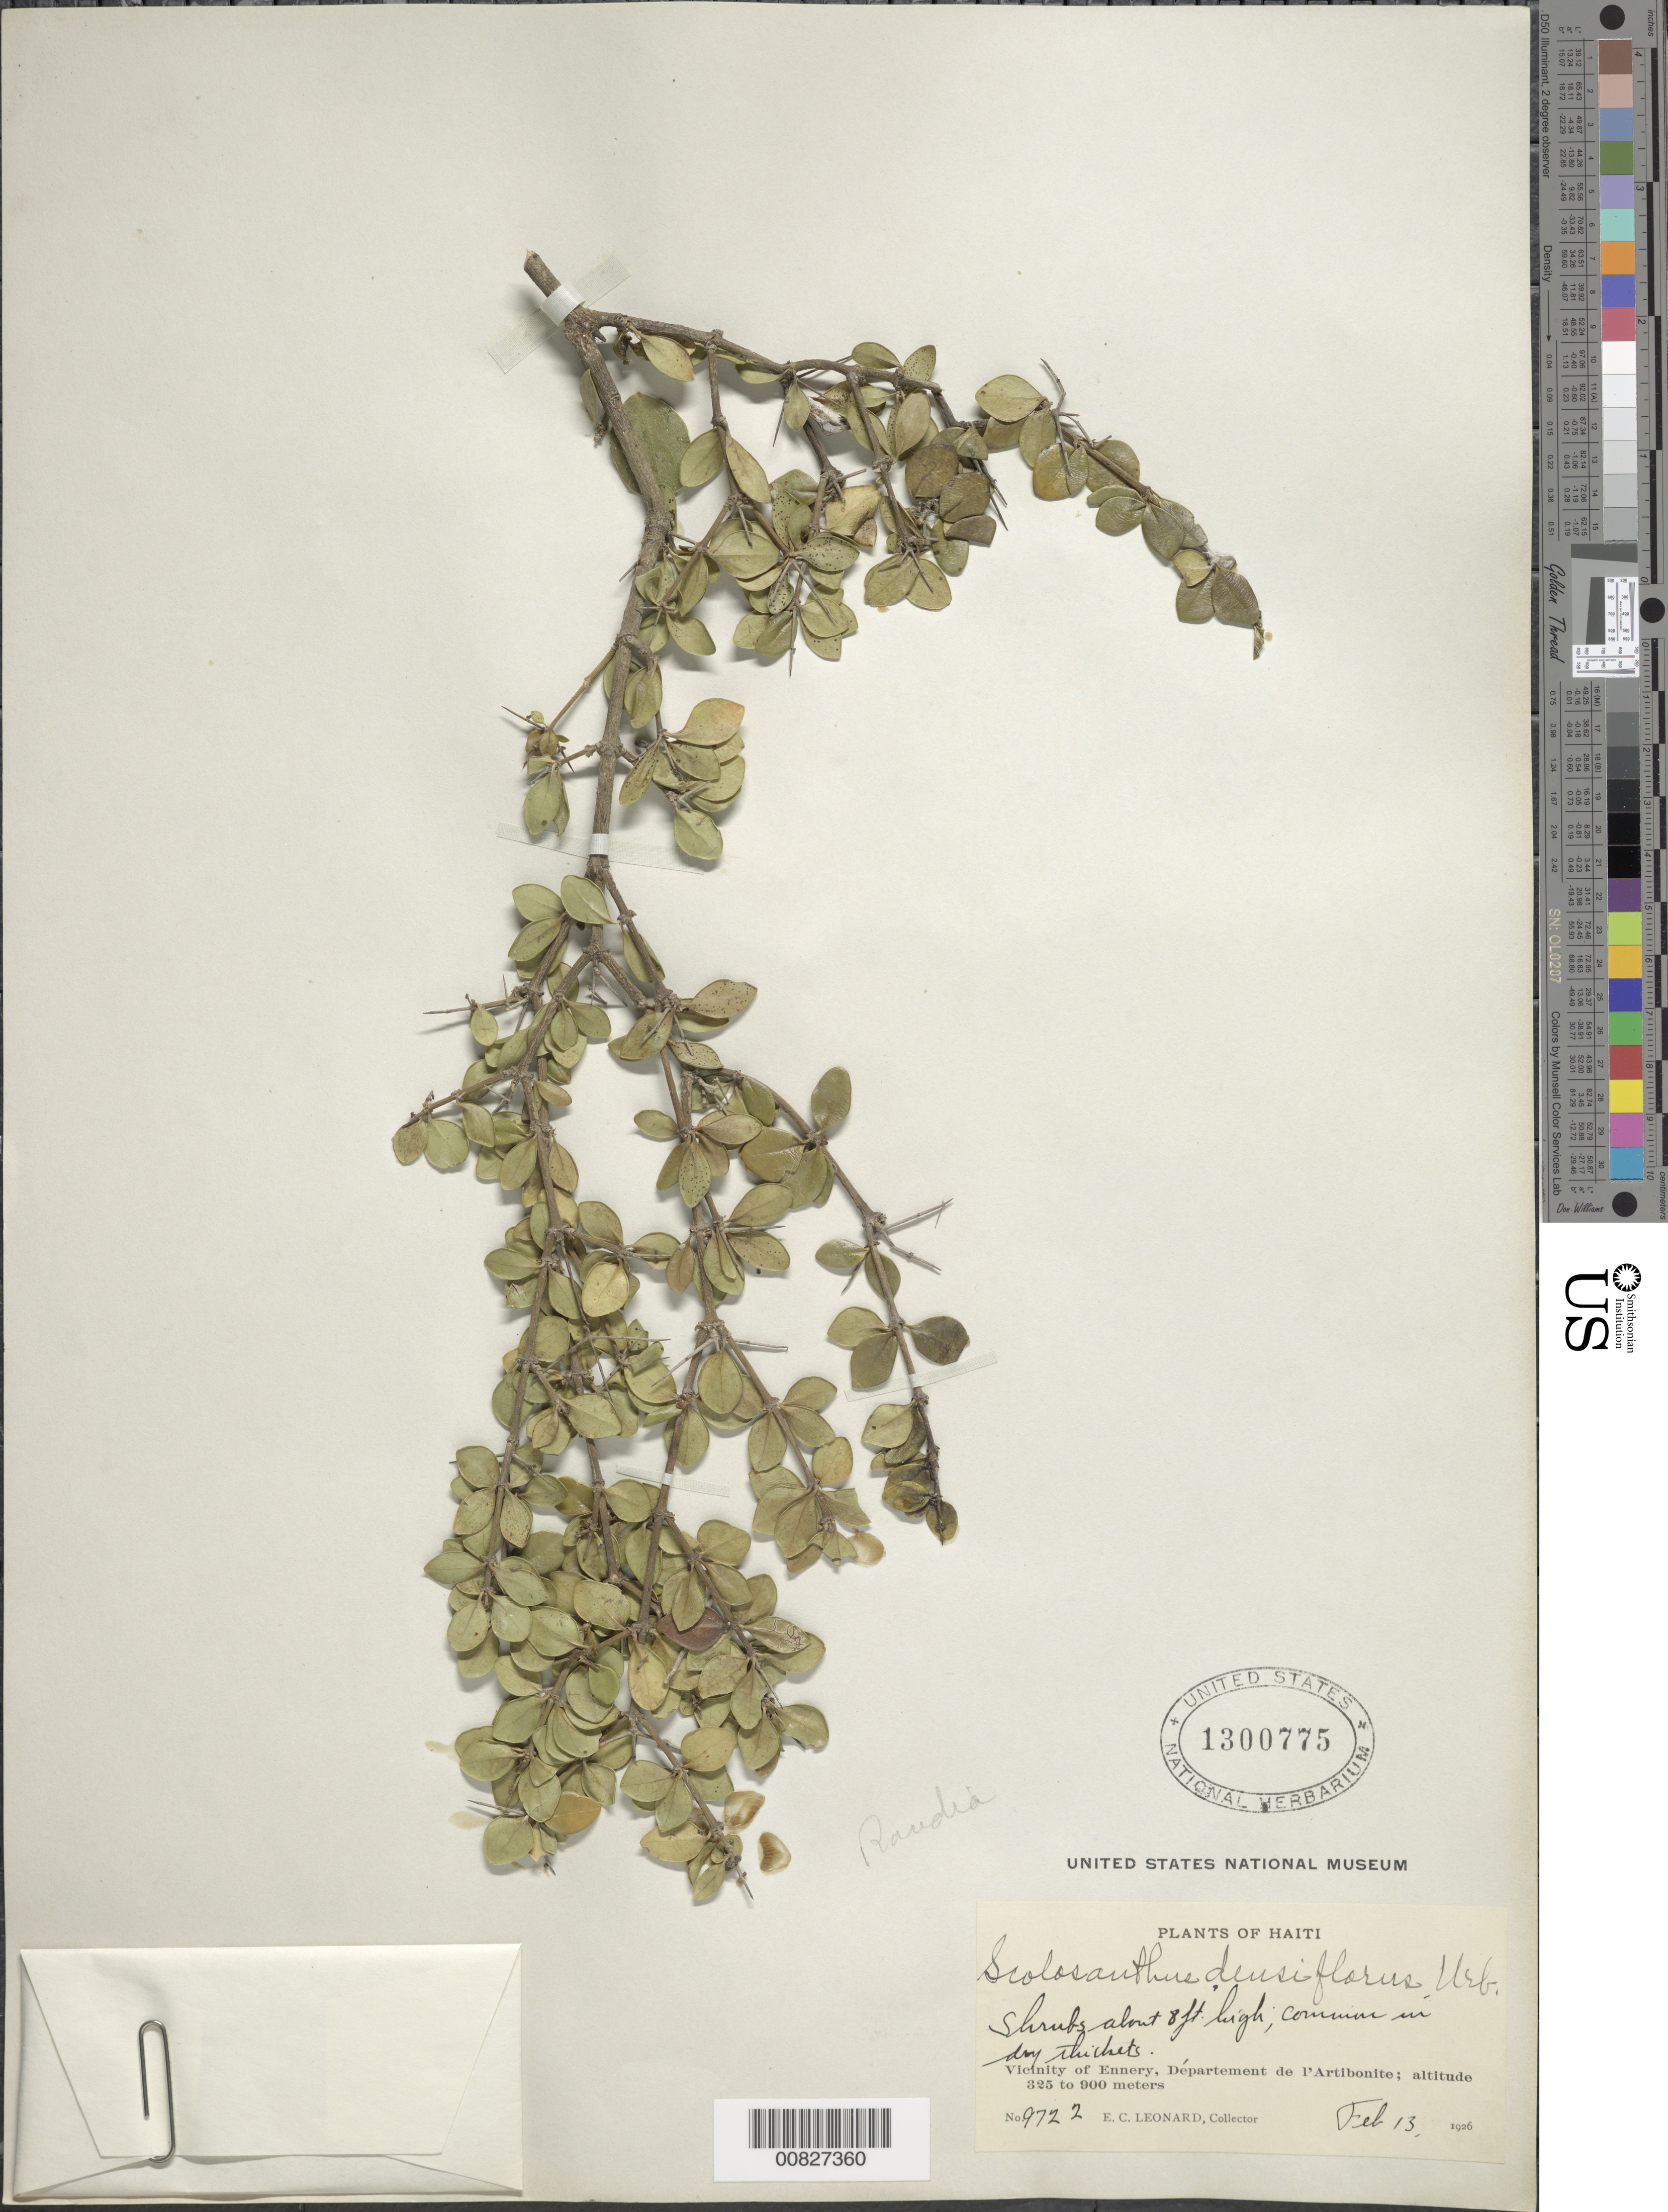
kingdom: Plantae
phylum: Tracheophyta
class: Magnoliopsida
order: Gentianales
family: Rubiaceae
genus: Scolosanthus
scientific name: Scolosanthus densiflorus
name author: Urb.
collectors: E. C. Leonard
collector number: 9722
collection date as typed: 13 Feb 1926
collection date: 1926-02-13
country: Haiti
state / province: Artibonite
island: Hispaniola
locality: Vicinity of Ennery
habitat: In dry thickets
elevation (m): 325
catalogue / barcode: US 1300775